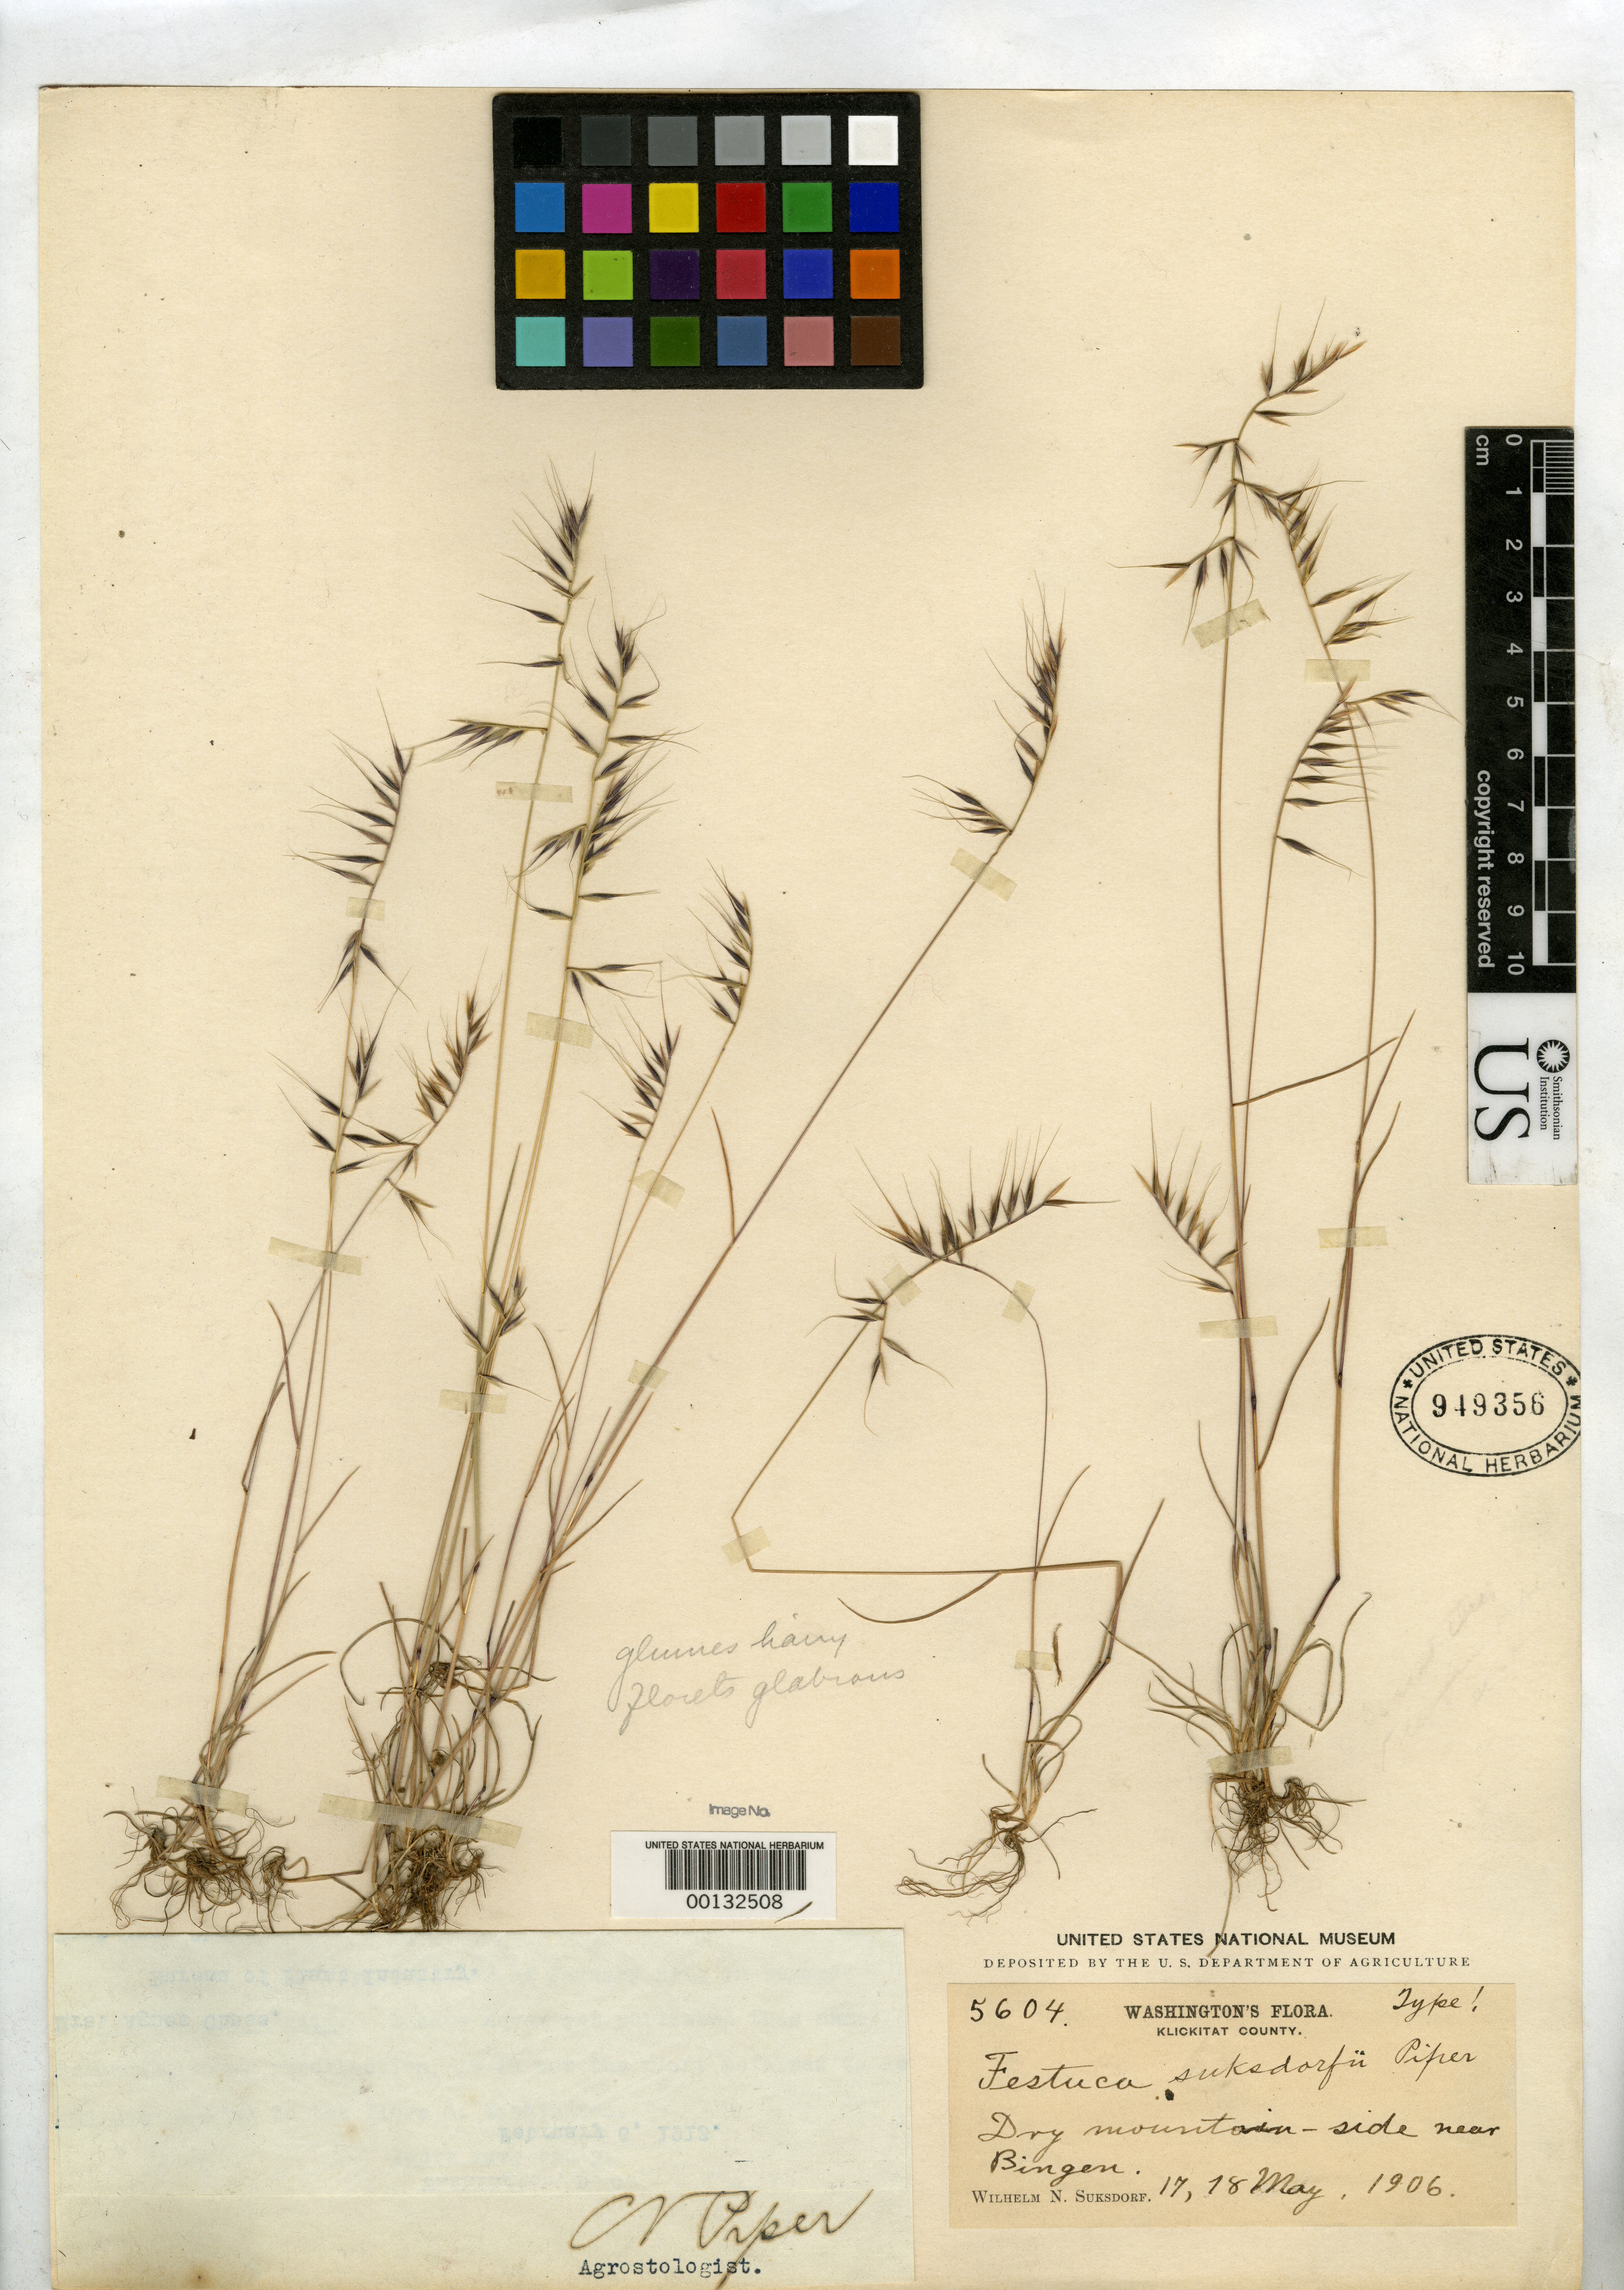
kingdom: Plantae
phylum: Tracheophyta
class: Liliopsida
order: Poales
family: Poaceae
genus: Festuca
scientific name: Festuca suksdorfii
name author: Piper ex Suksd.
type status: Isotype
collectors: W. N. Suksdorf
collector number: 5604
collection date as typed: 17 May 1906 and 18 May 1906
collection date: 1906-05-17,1906-05-18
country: United States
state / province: Washington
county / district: Klickitat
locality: Near Bingen.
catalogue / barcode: US 949356